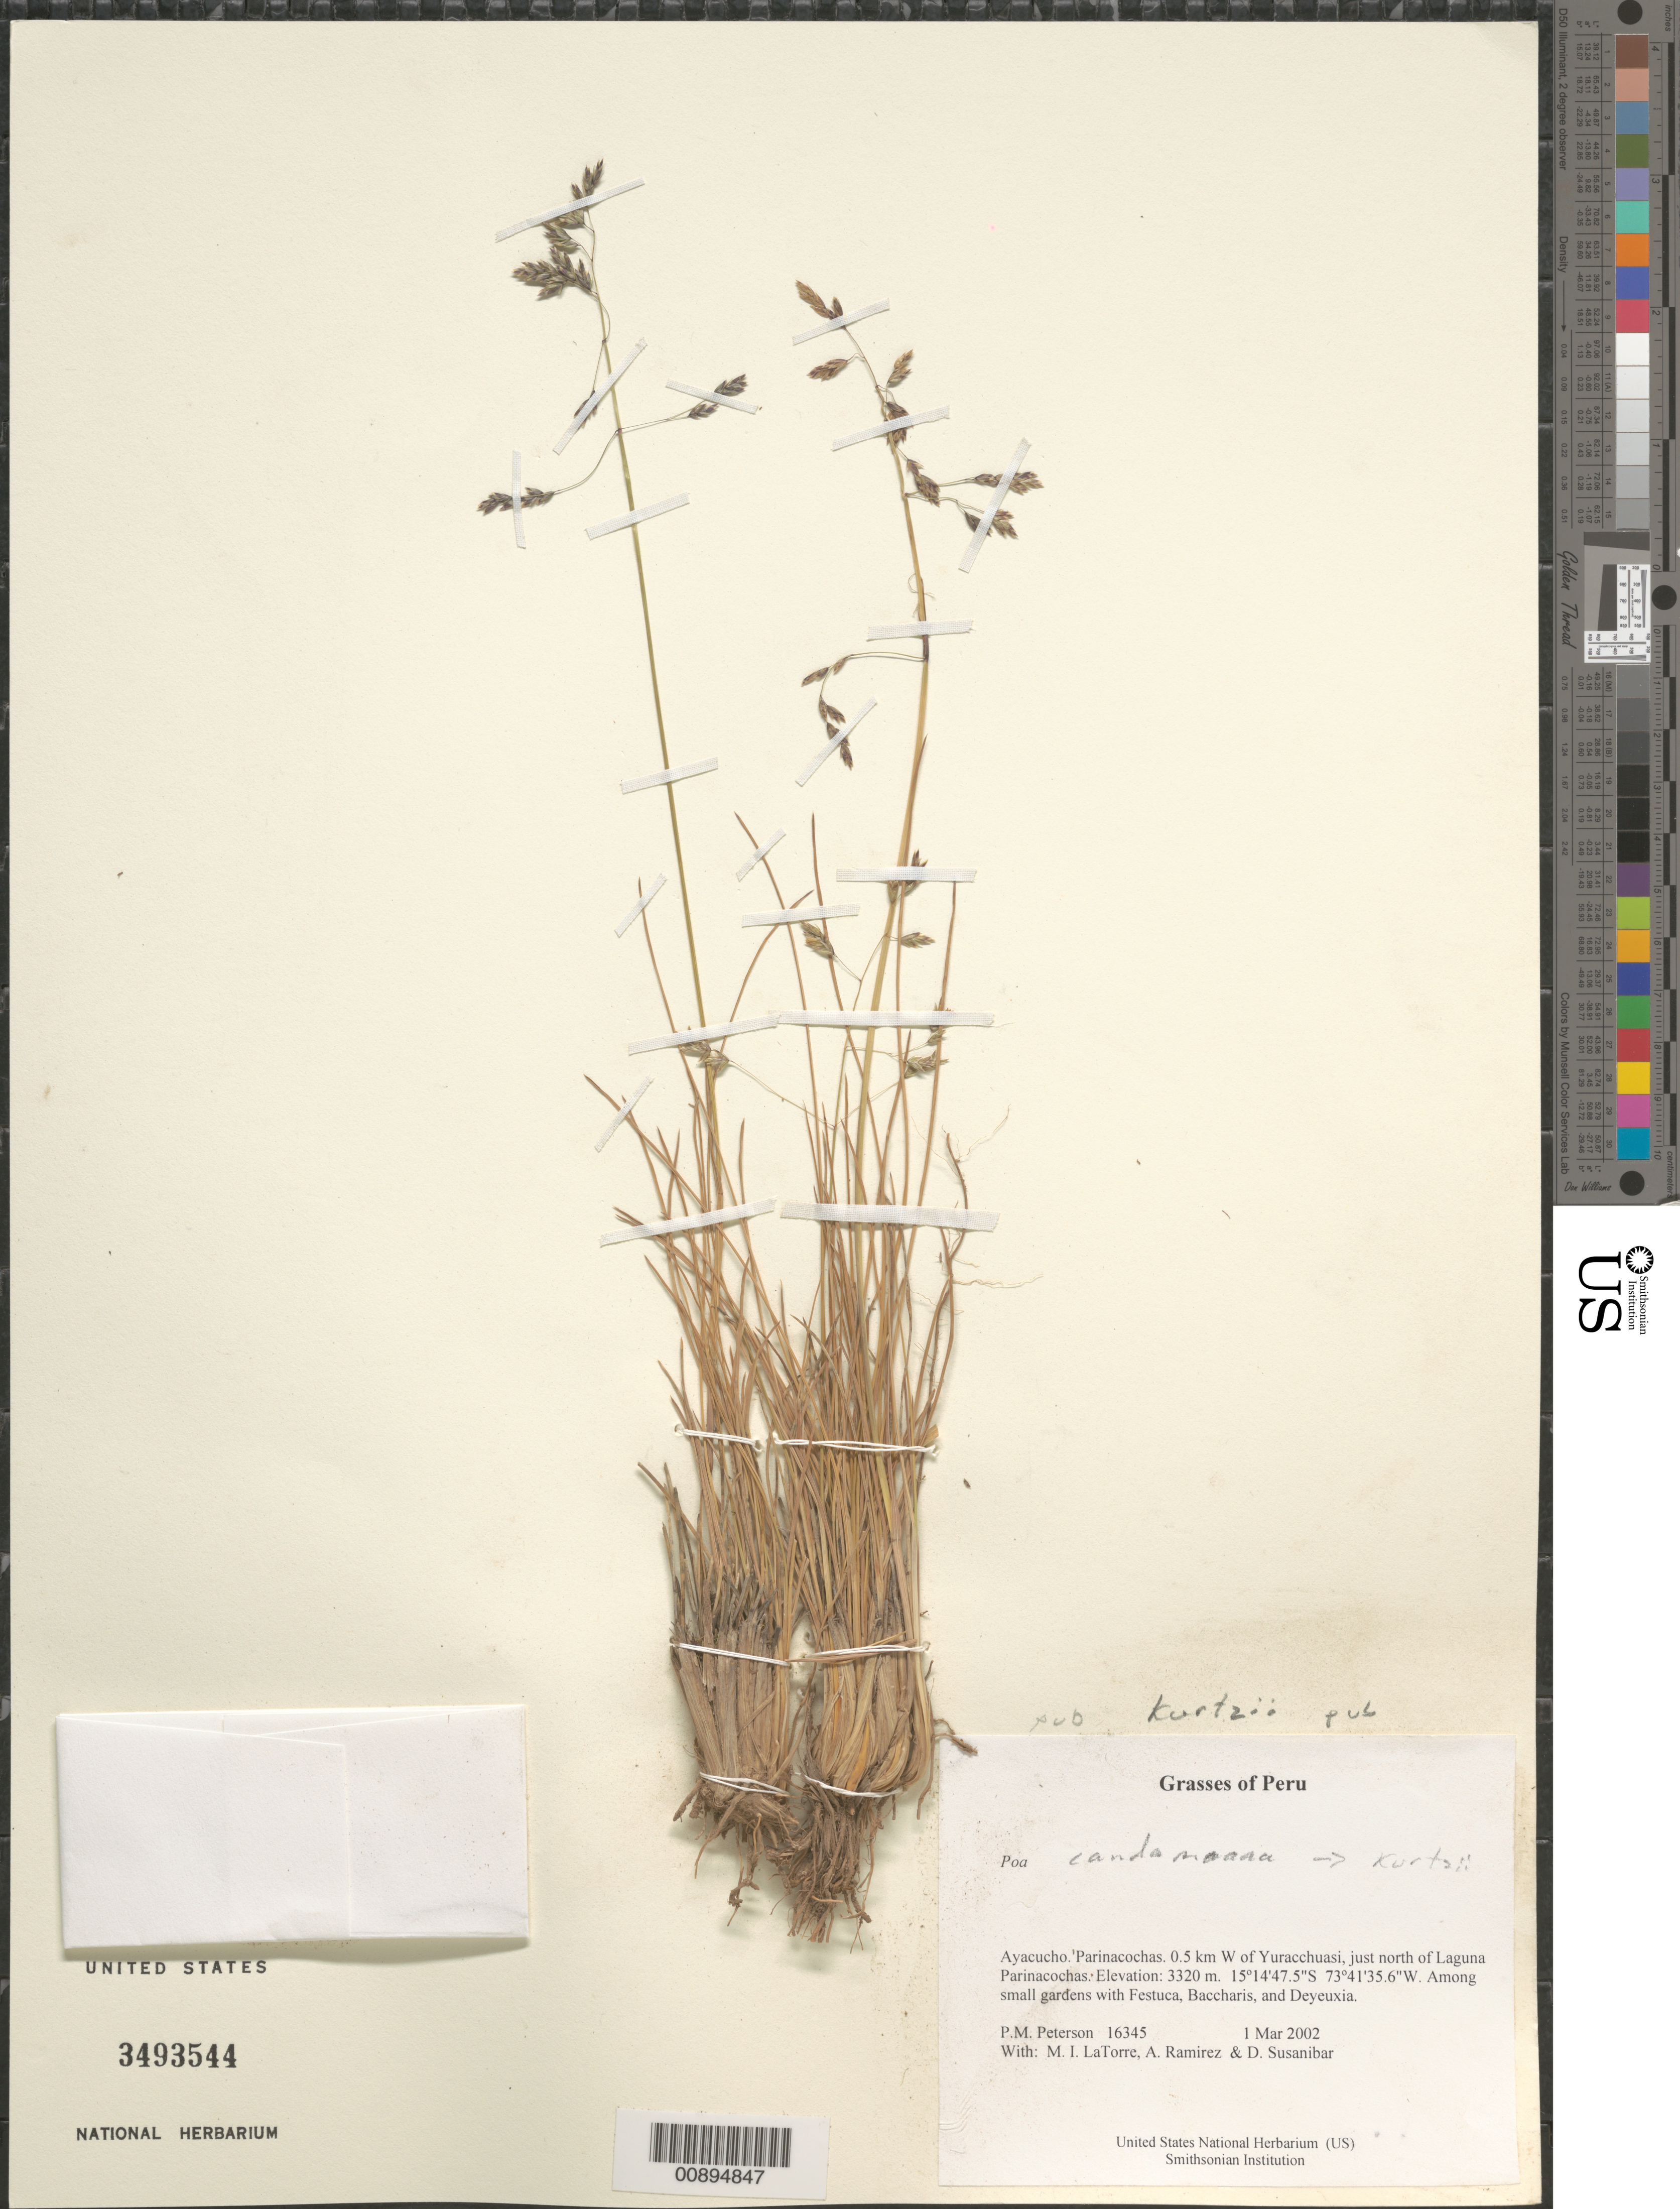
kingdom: Plantae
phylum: Tracheophyta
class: Liliopsida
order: Poales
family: Poaceae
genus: Poa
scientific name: Poa kurtzii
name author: R.E. Fr.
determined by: Soreng, Robert J., Research Associate (BOT), Smithsonian Institution - National Museum of Natural History (UNITED STATES)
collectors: P. M. Peterson, M. I. La Torre, A. Ramírez & D. Susanibar Cruz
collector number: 16345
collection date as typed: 01 Mar 2002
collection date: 2002-03-01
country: Peru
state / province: Ayacucho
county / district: Parinacochas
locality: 0.5 km W of Yuracchuasi, just north of Laguna Parinacochas.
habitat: Among small gardens with ~Festuca, Baccharis, and Deyeuxia~.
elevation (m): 3320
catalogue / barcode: US 3493544